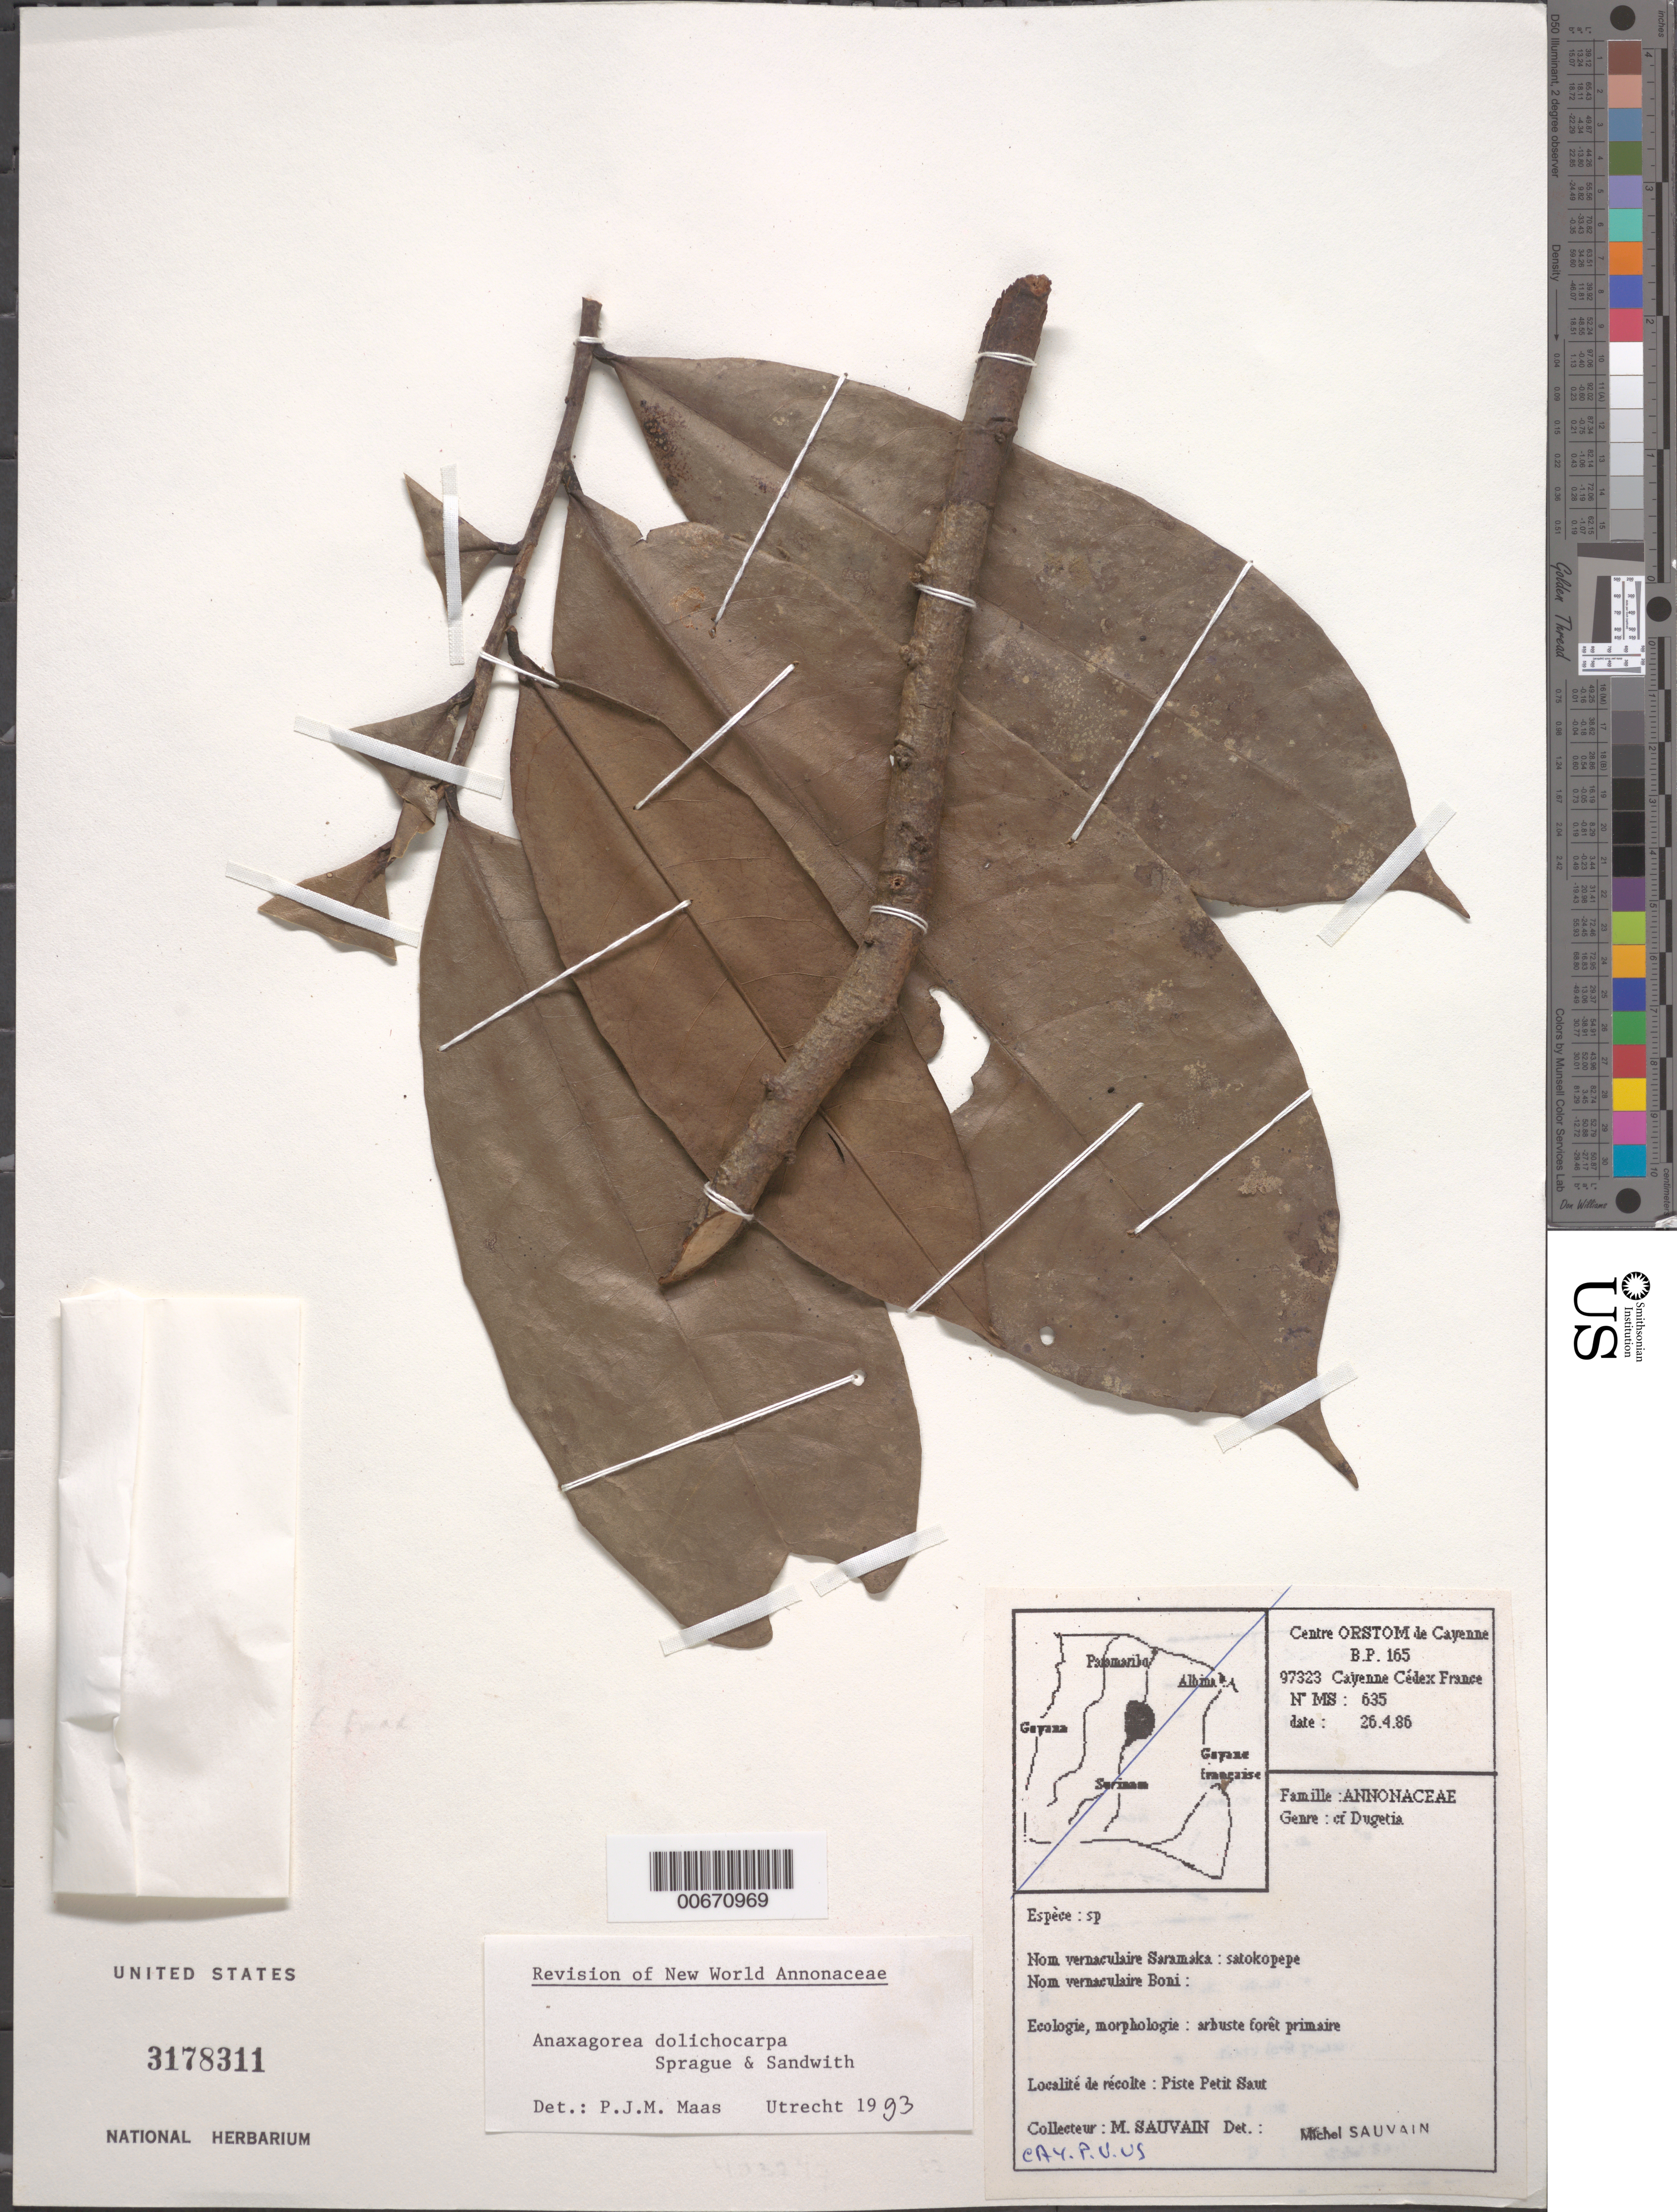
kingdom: Plantae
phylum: Tracheophyta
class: Magnoliopsida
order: Magnoliales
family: Annonaceae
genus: Anaxagorea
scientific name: Anaxagorea dolichocarpa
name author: Sprague & Sandwith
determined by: Maas, Paul J. M.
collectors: M. Sauvain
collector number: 635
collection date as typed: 26-Apr-86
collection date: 1986-04-26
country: French Guiana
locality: Piste de Petit Saut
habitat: Primary forest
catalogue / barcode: US 3178311